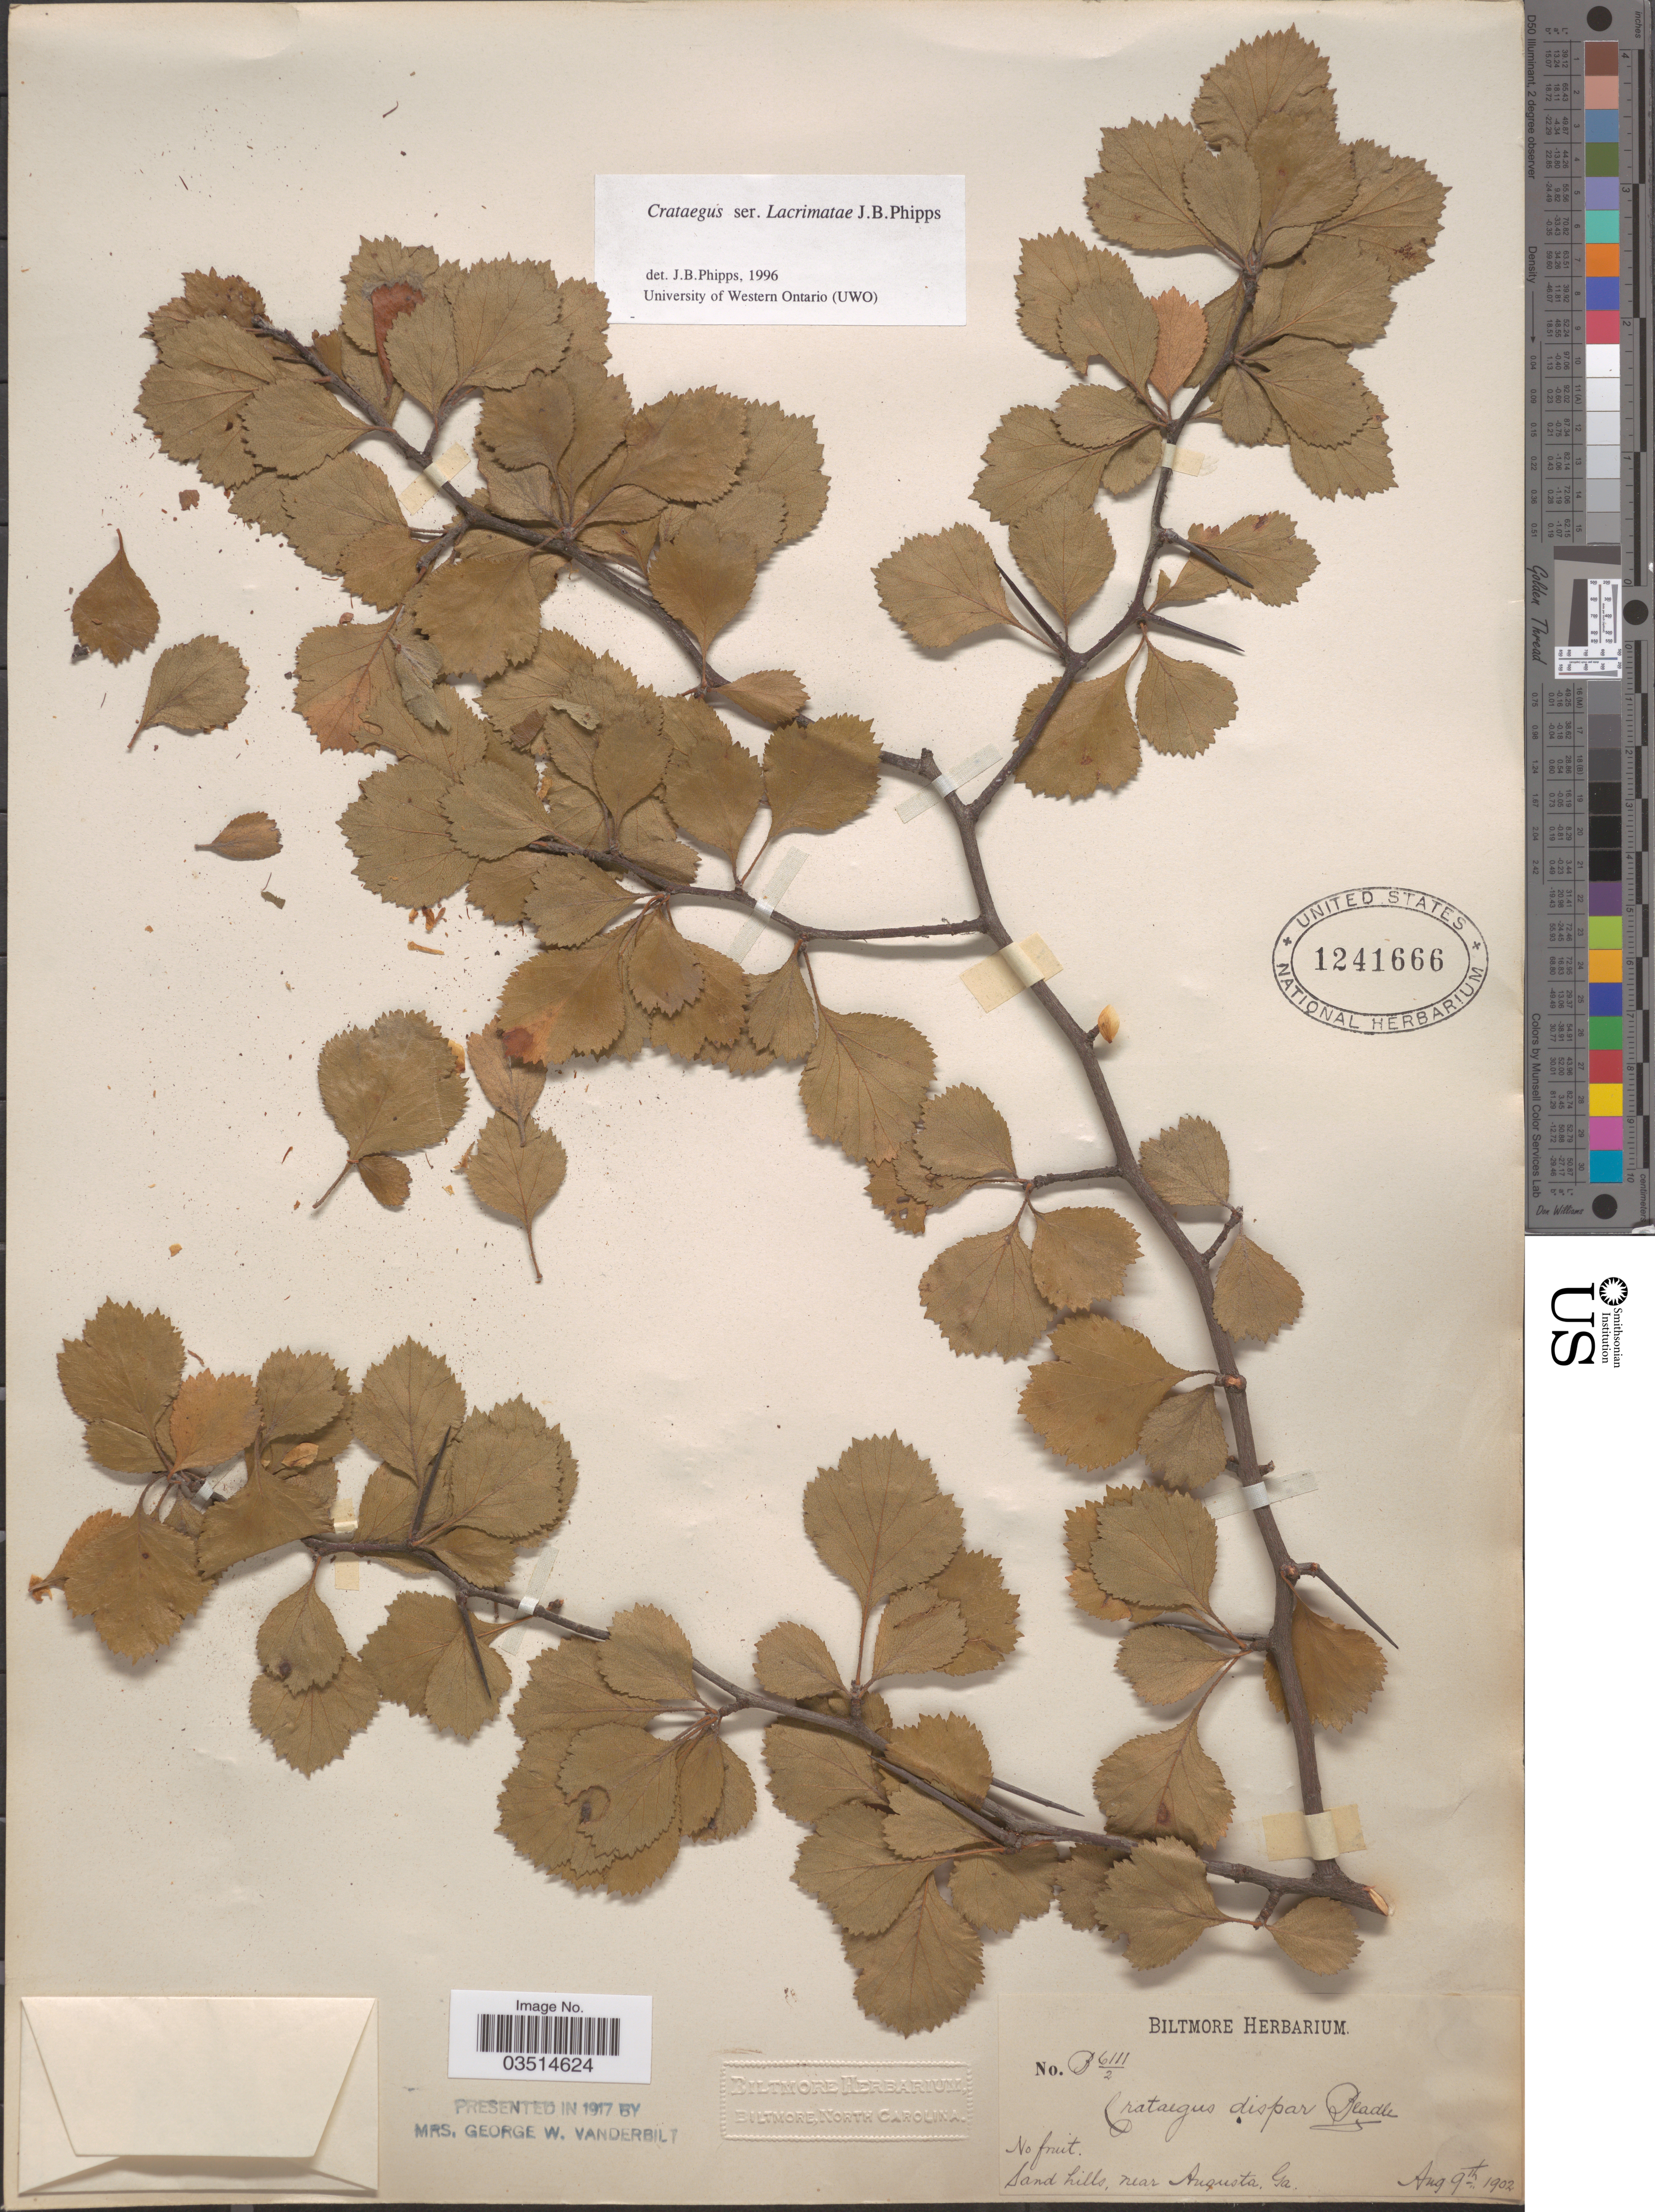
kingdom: Plantae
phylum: Tracheophyta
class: Magnoliopsida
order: Rosales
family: Rosaceae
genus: Crataegus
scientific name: Crataegus dispar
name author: Beadle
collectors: ex herb. Biltmore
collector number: B6111-2?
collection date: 1902-08-09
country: United States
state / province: Georgia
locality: Sand hills, near Augusta.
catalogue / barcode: US 1241666